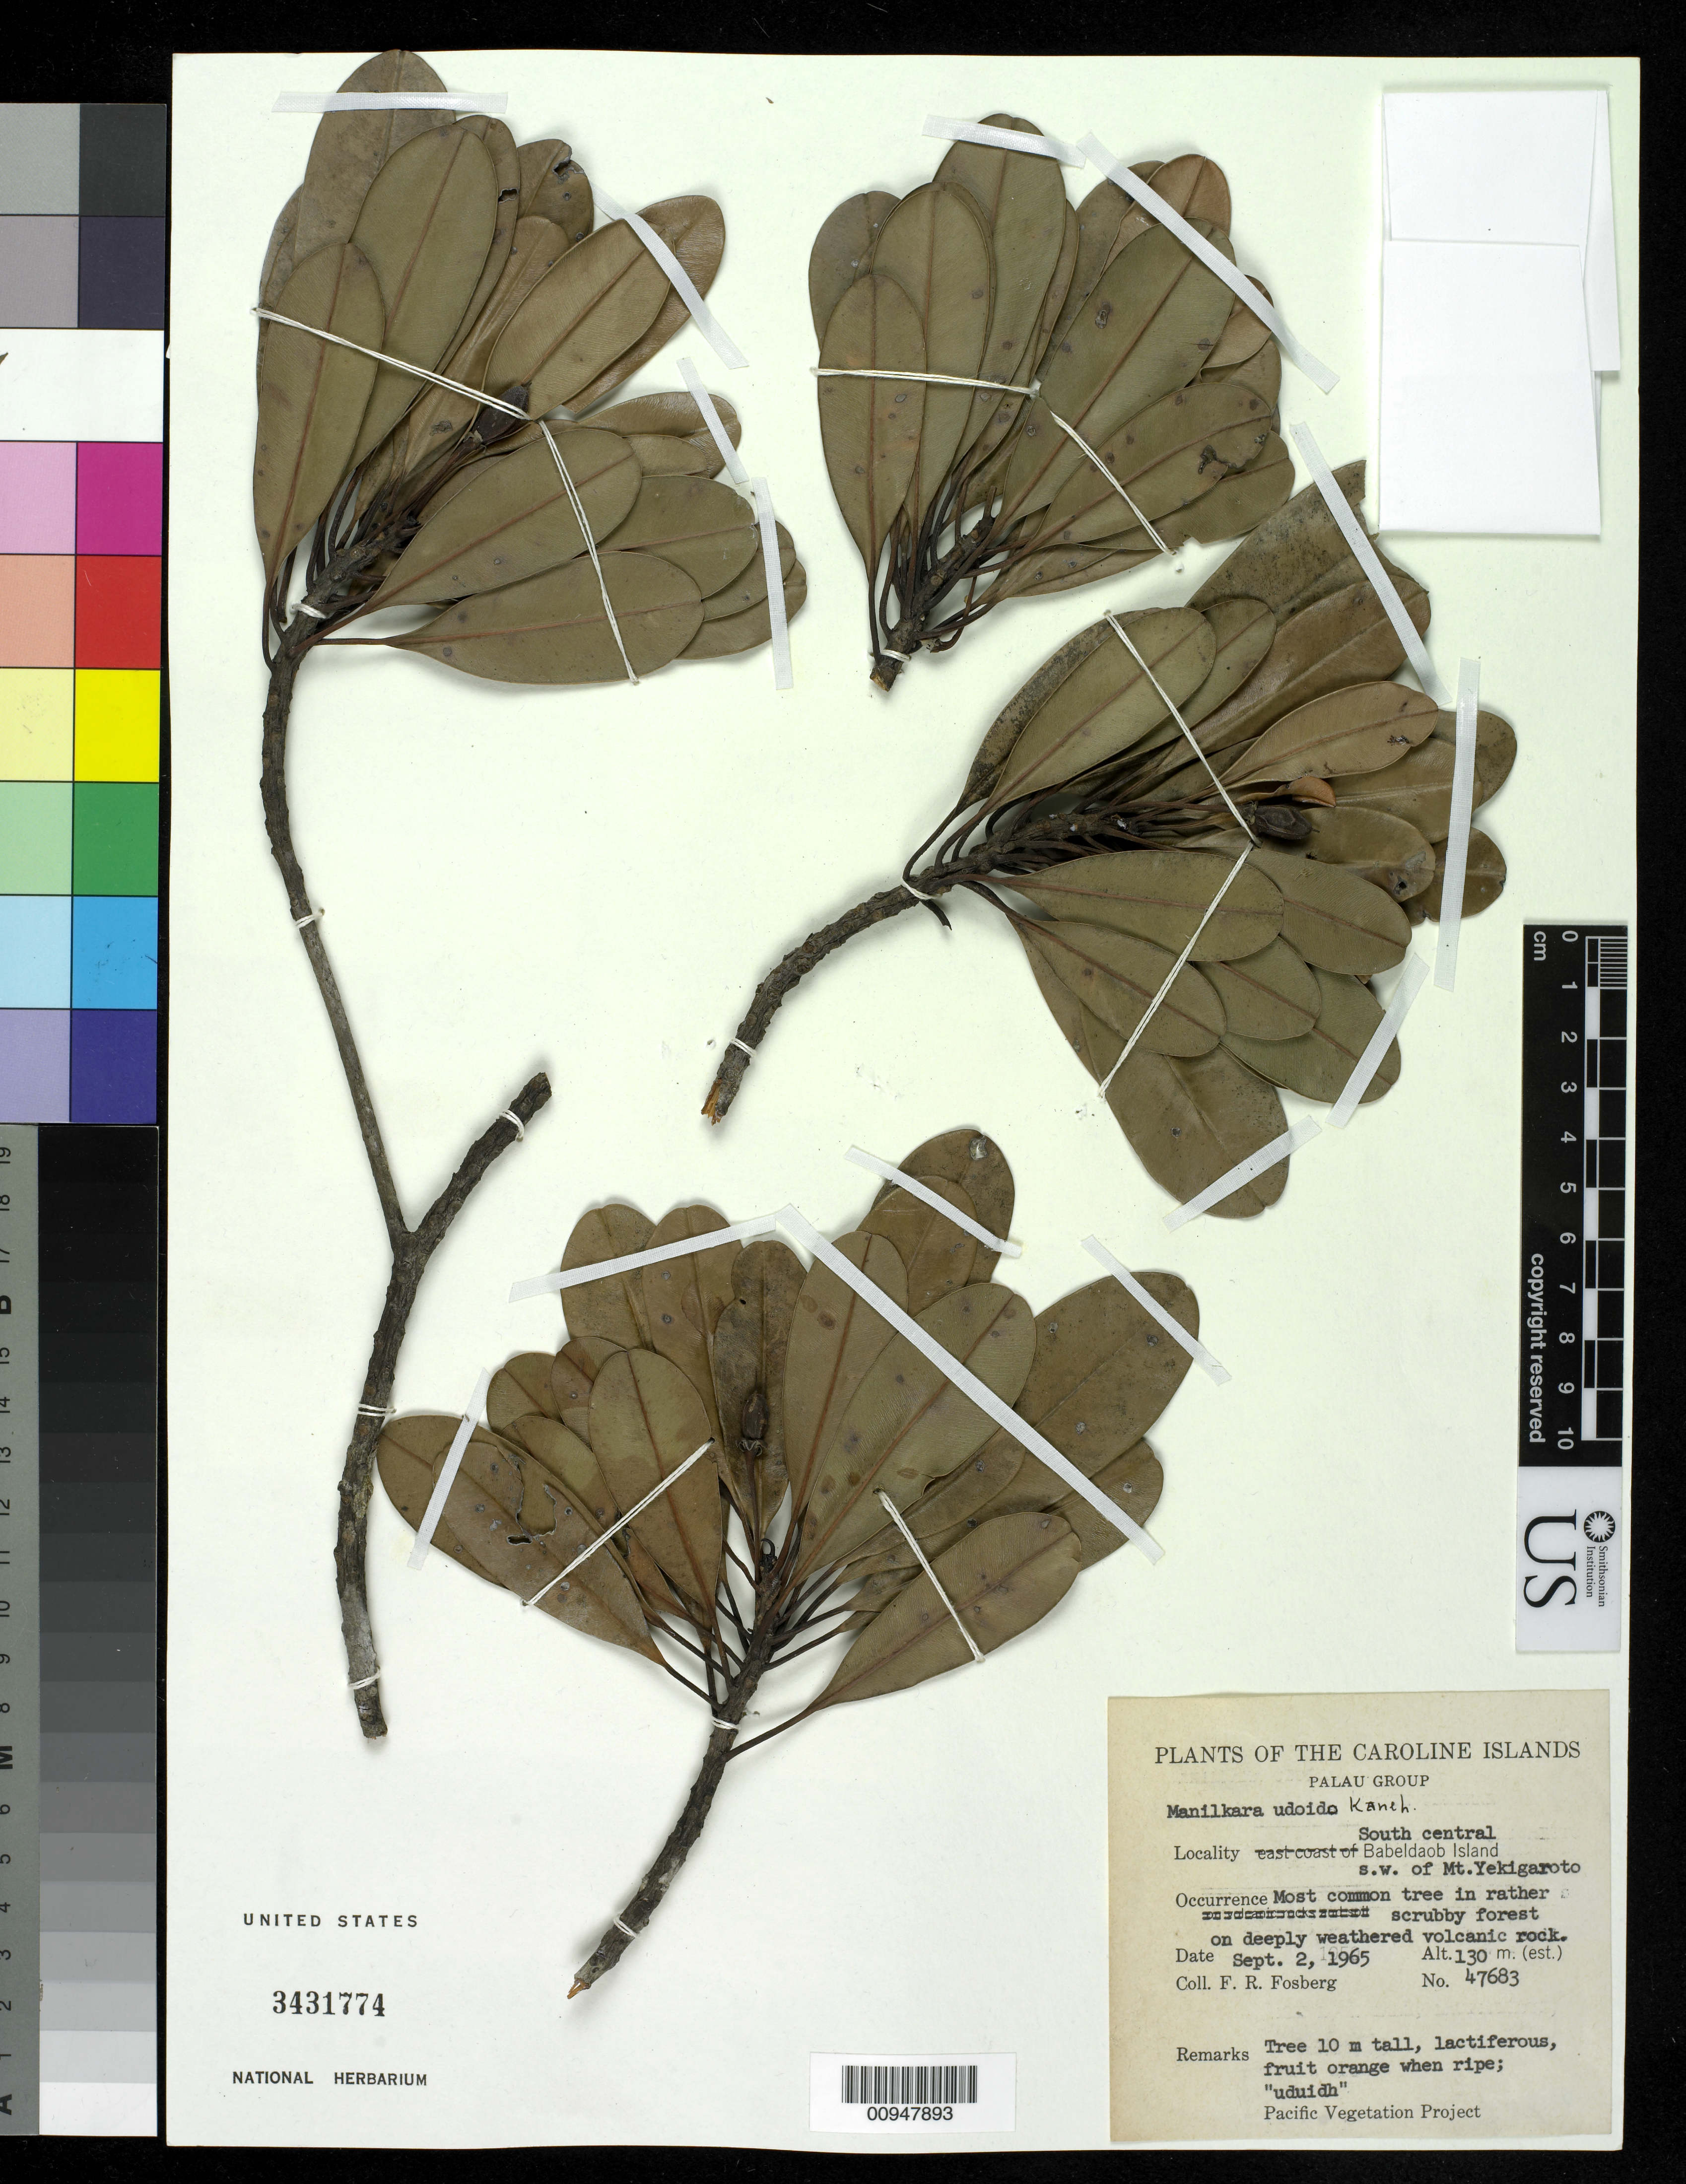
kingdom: Plantae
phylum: Tracheophyta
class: Magnoliopsida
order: Ericales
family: Sapotaceae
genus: Manilkara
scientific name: Manilkara udoido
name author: Kaneh.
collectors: F. R. Fosberg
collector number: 47683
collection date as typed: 02 Sep 1965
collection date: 1965-09-02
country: Palau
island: Babeldaob [Babelthuap]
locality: South Central Balbeldaob I., SW of Mt. Yekigaroto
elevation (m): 130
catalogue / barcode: US 3431774